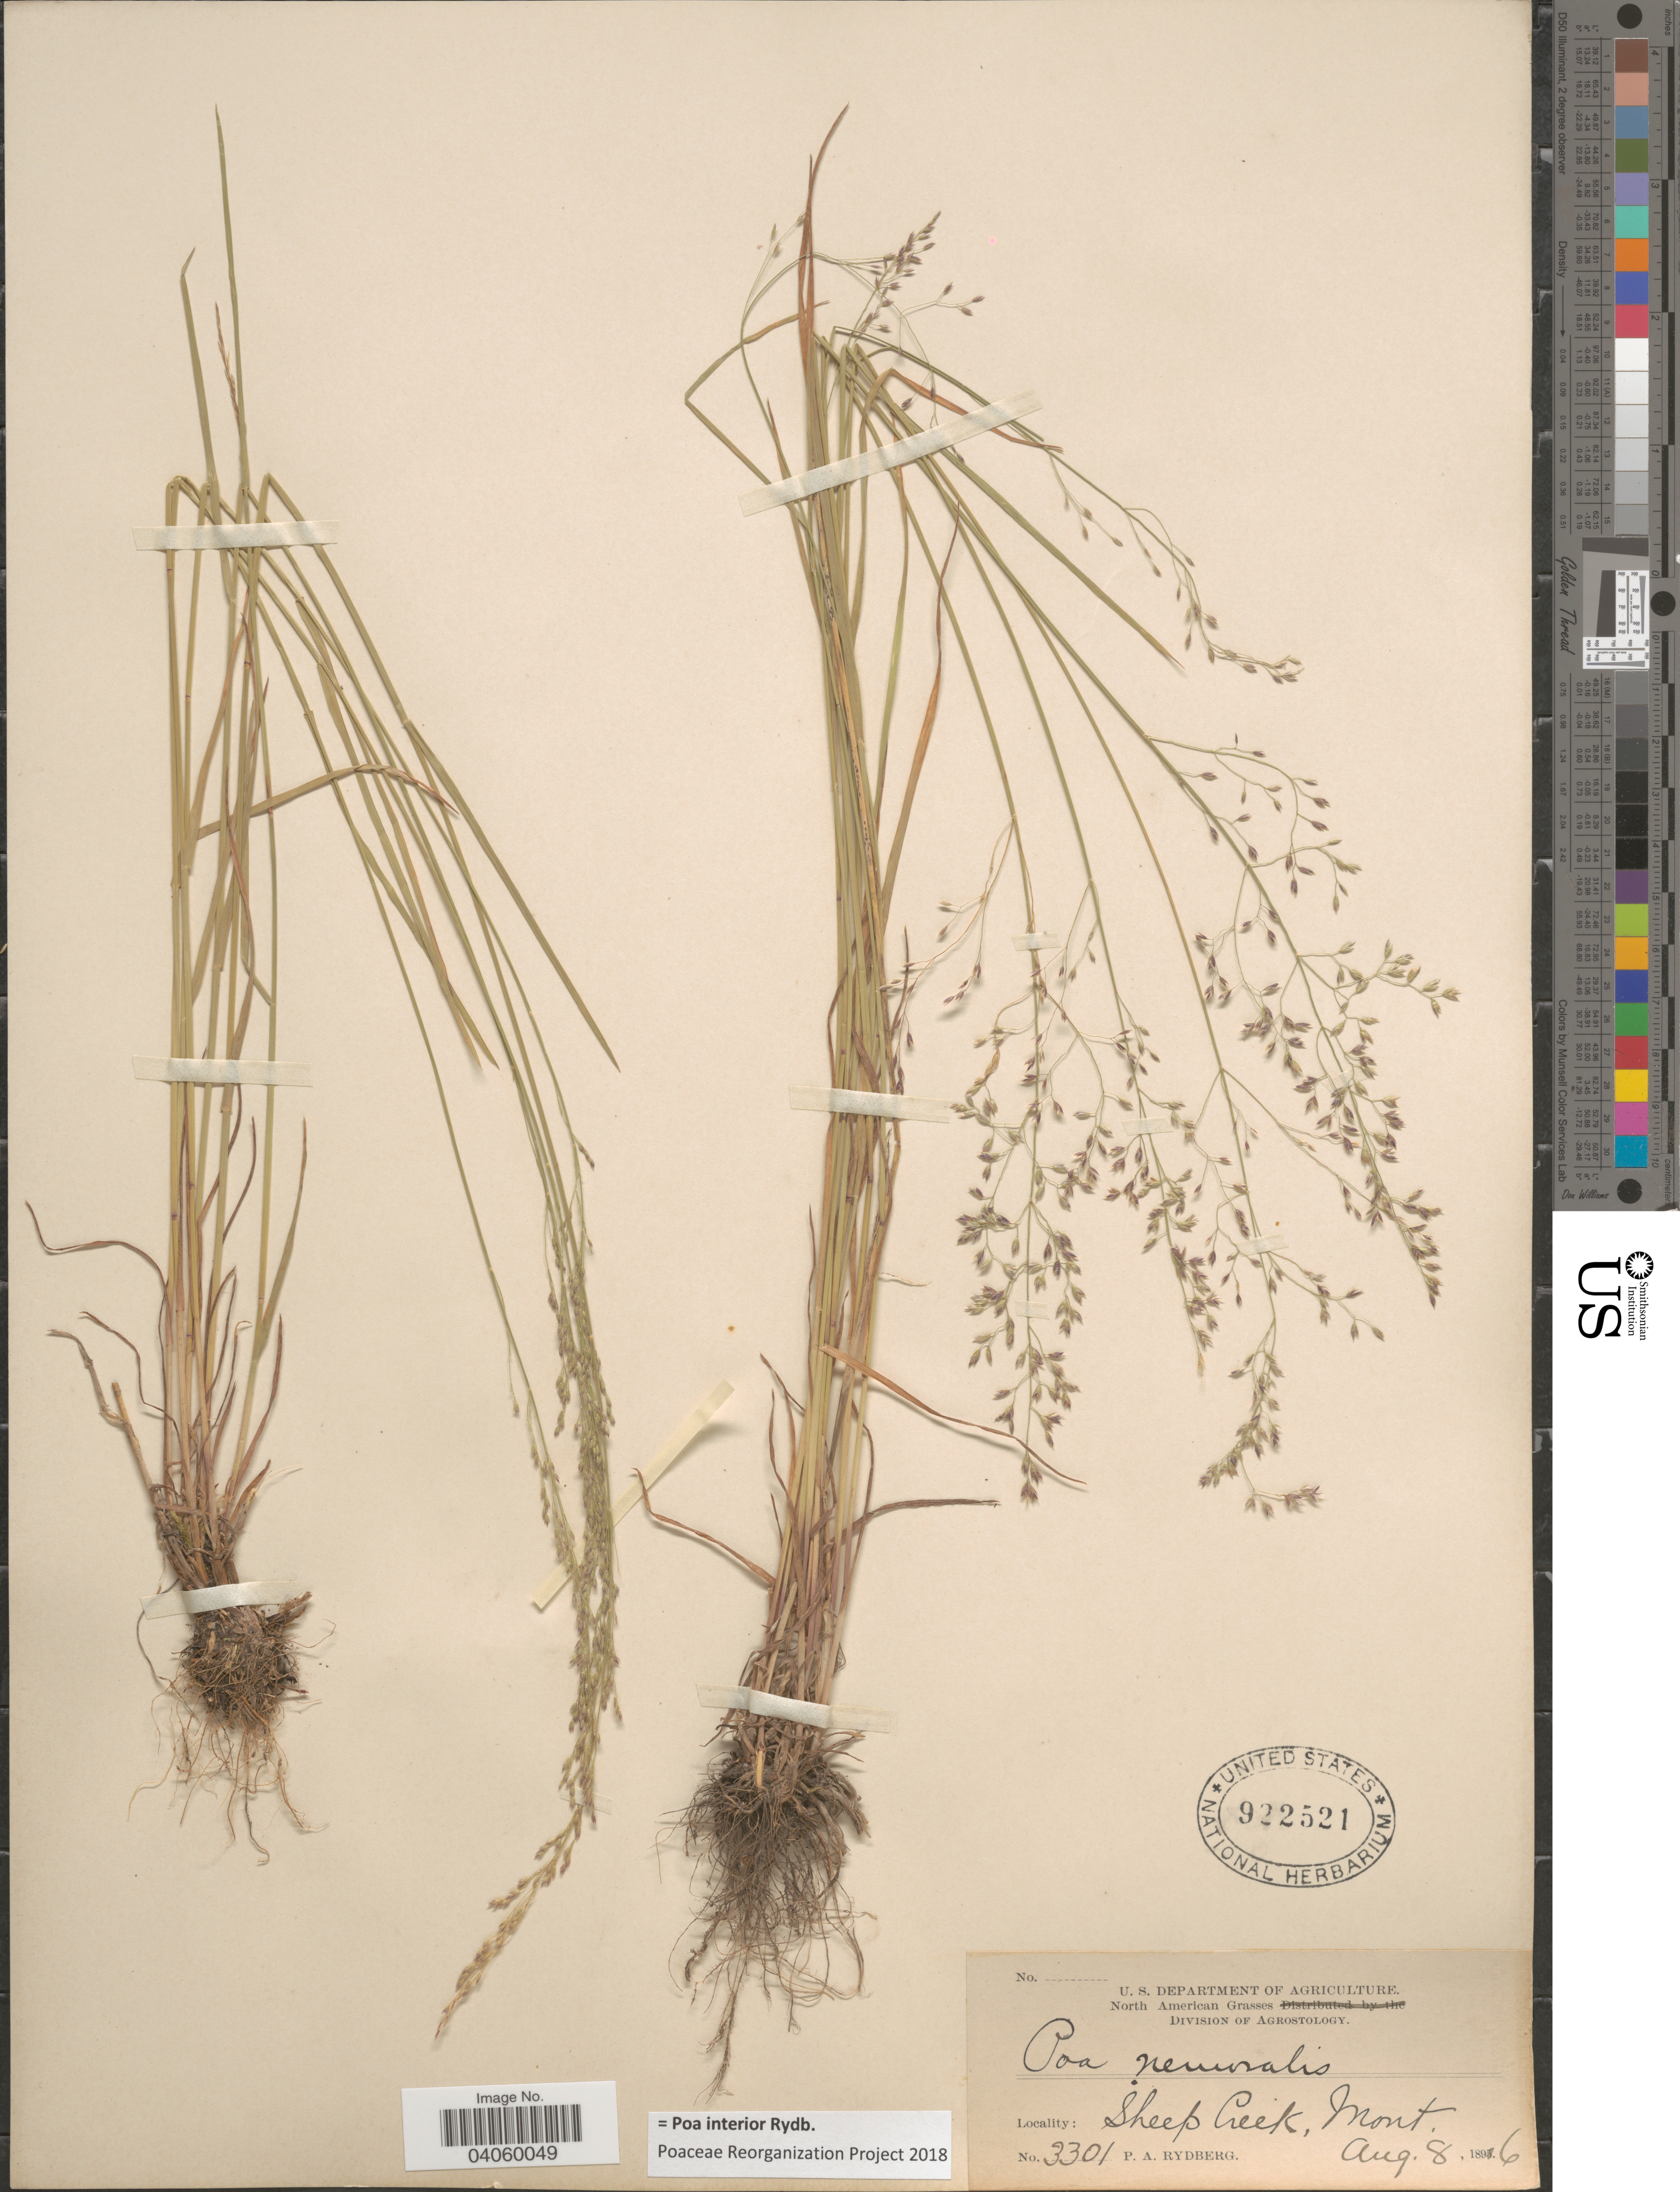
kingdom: Plantae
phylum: Tracheophyta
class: Liliopsida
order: Poales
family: Poaceae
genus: Poa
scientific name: Poa interior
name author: Rydb.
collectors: P. A. Rydberg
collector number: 3301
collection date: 1896-08-08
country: United States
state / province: Montana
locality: Sheep Creek.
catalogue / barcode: US 922521